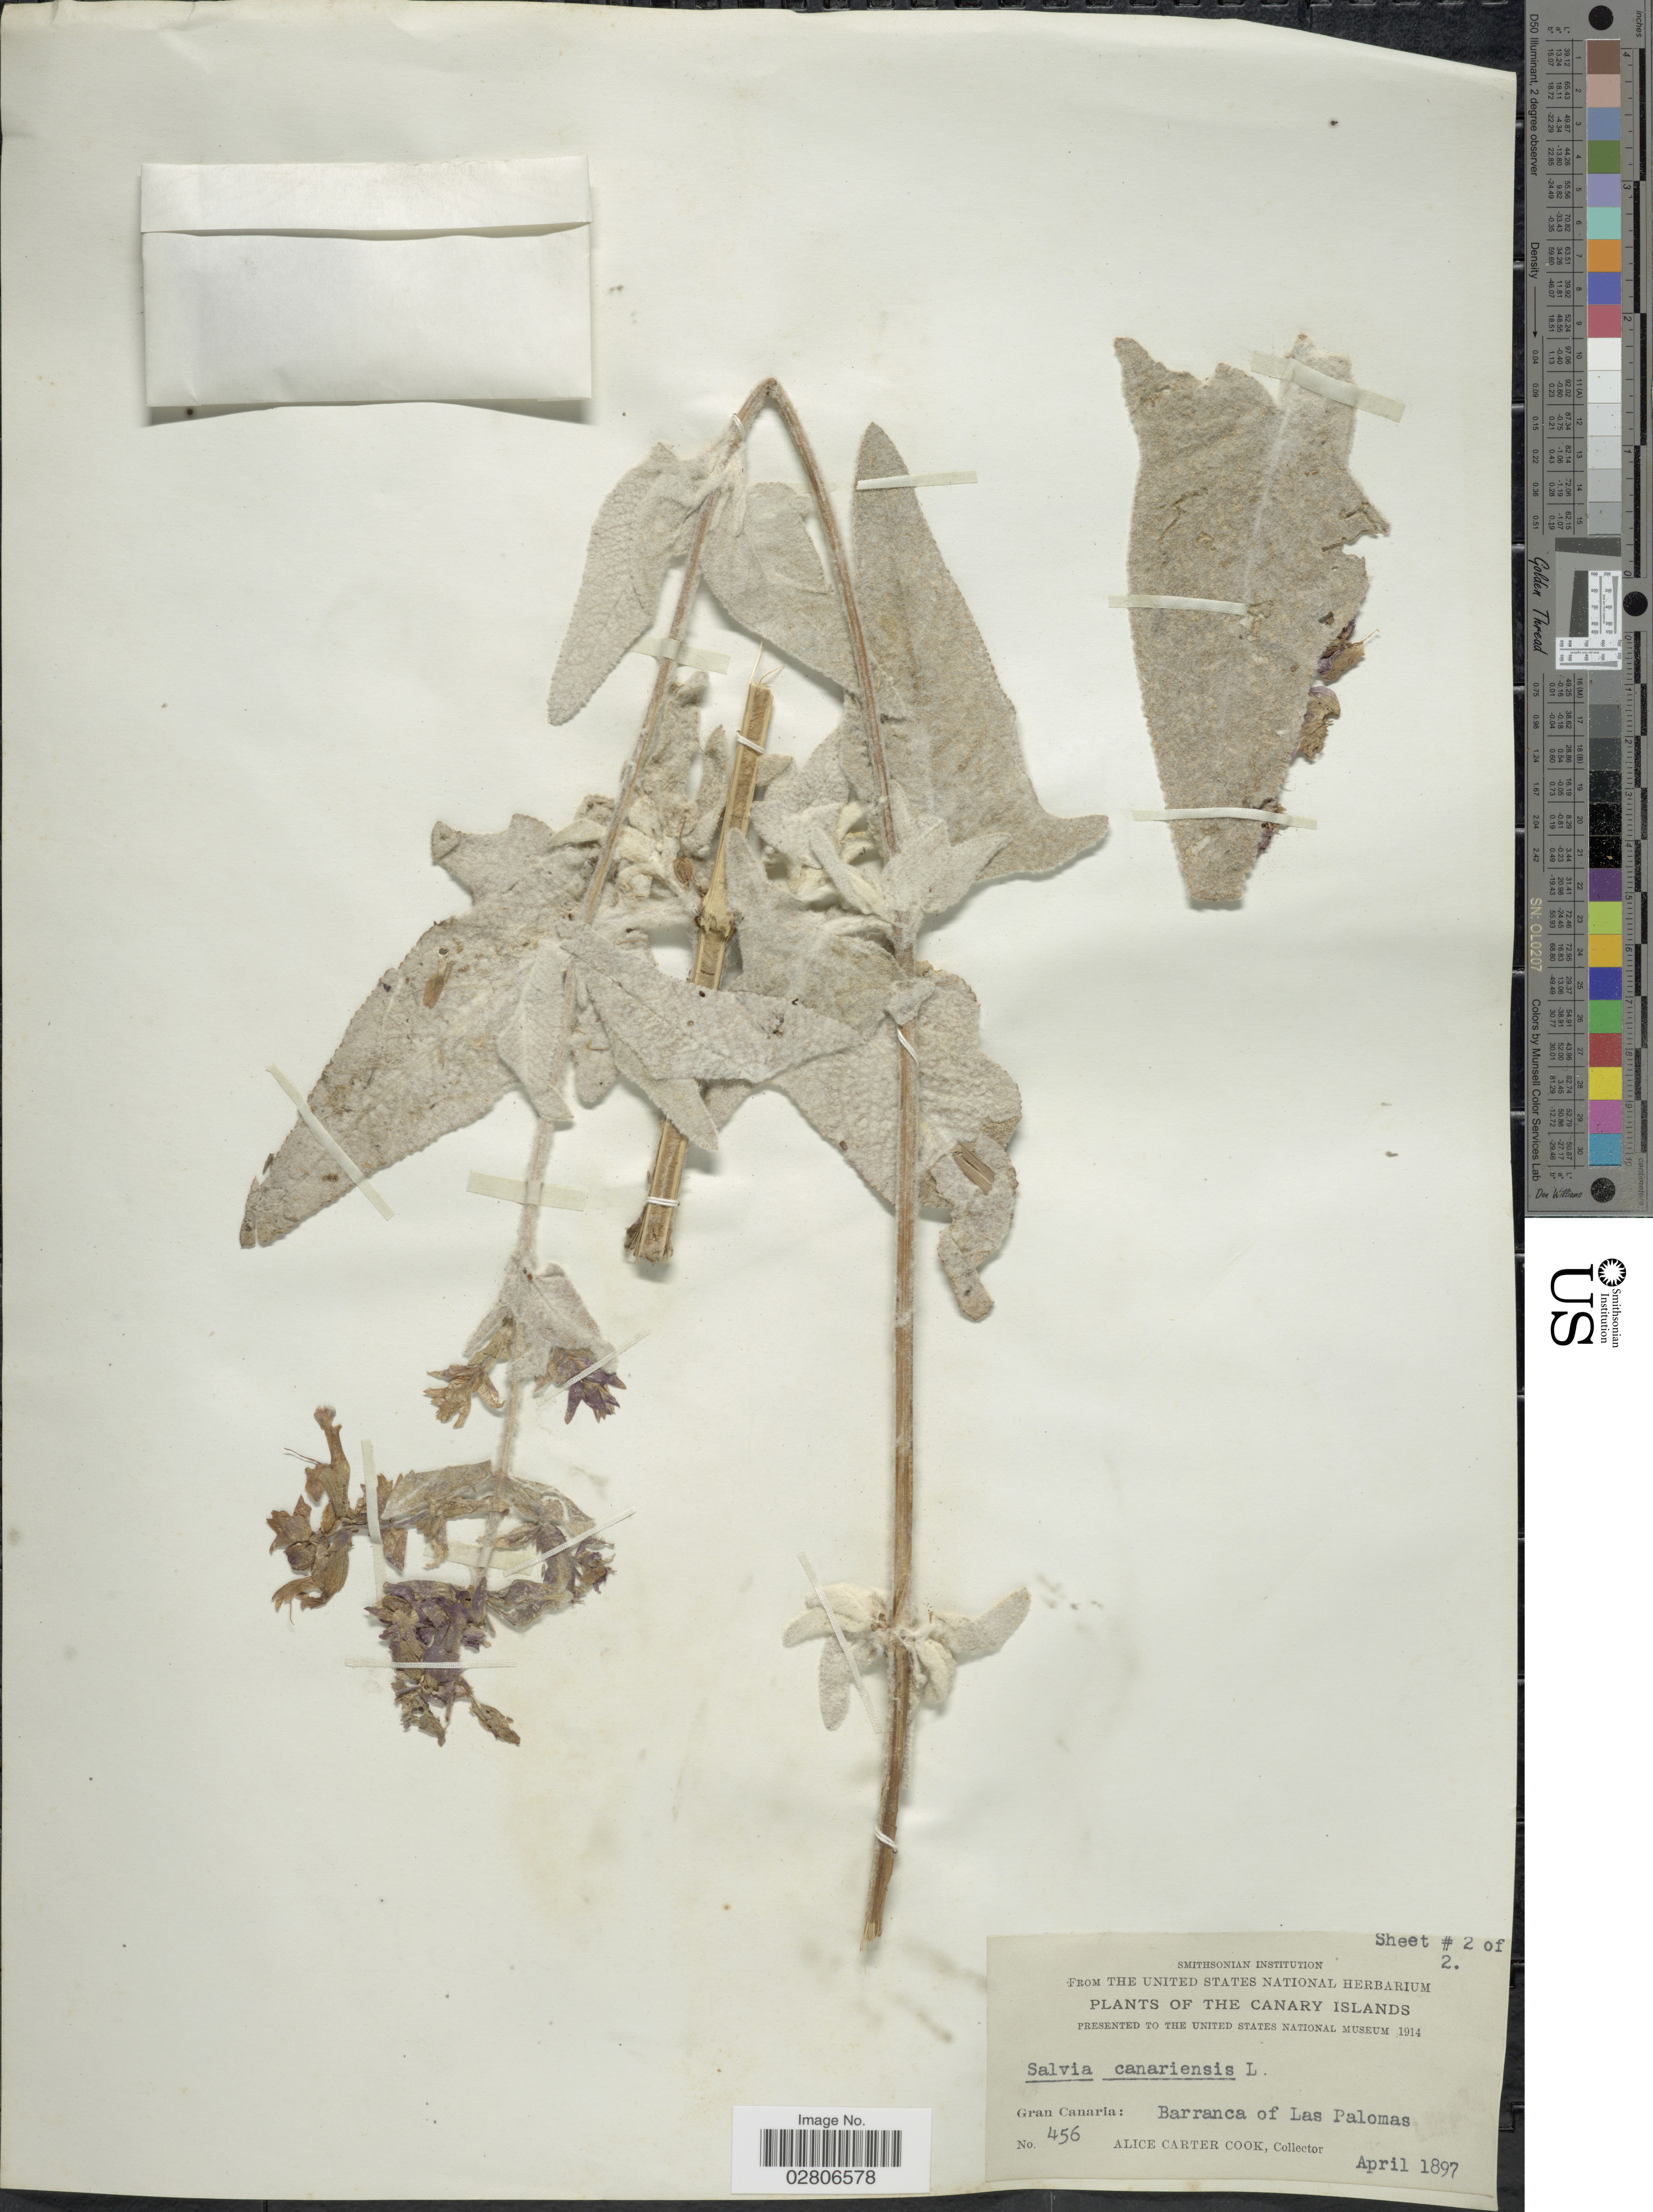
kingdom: Plantae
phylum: Tracheophyta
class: Magnoliopsida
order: Lamiales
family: Lamiaceae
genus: Salvia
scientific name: Salvia canariensis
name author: L.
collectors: Alice C. Cook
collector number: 456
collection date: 1897-04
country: Spain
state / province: Canarias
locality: Canary Islands, Gran Canaria: Barranca of Las Palomas.